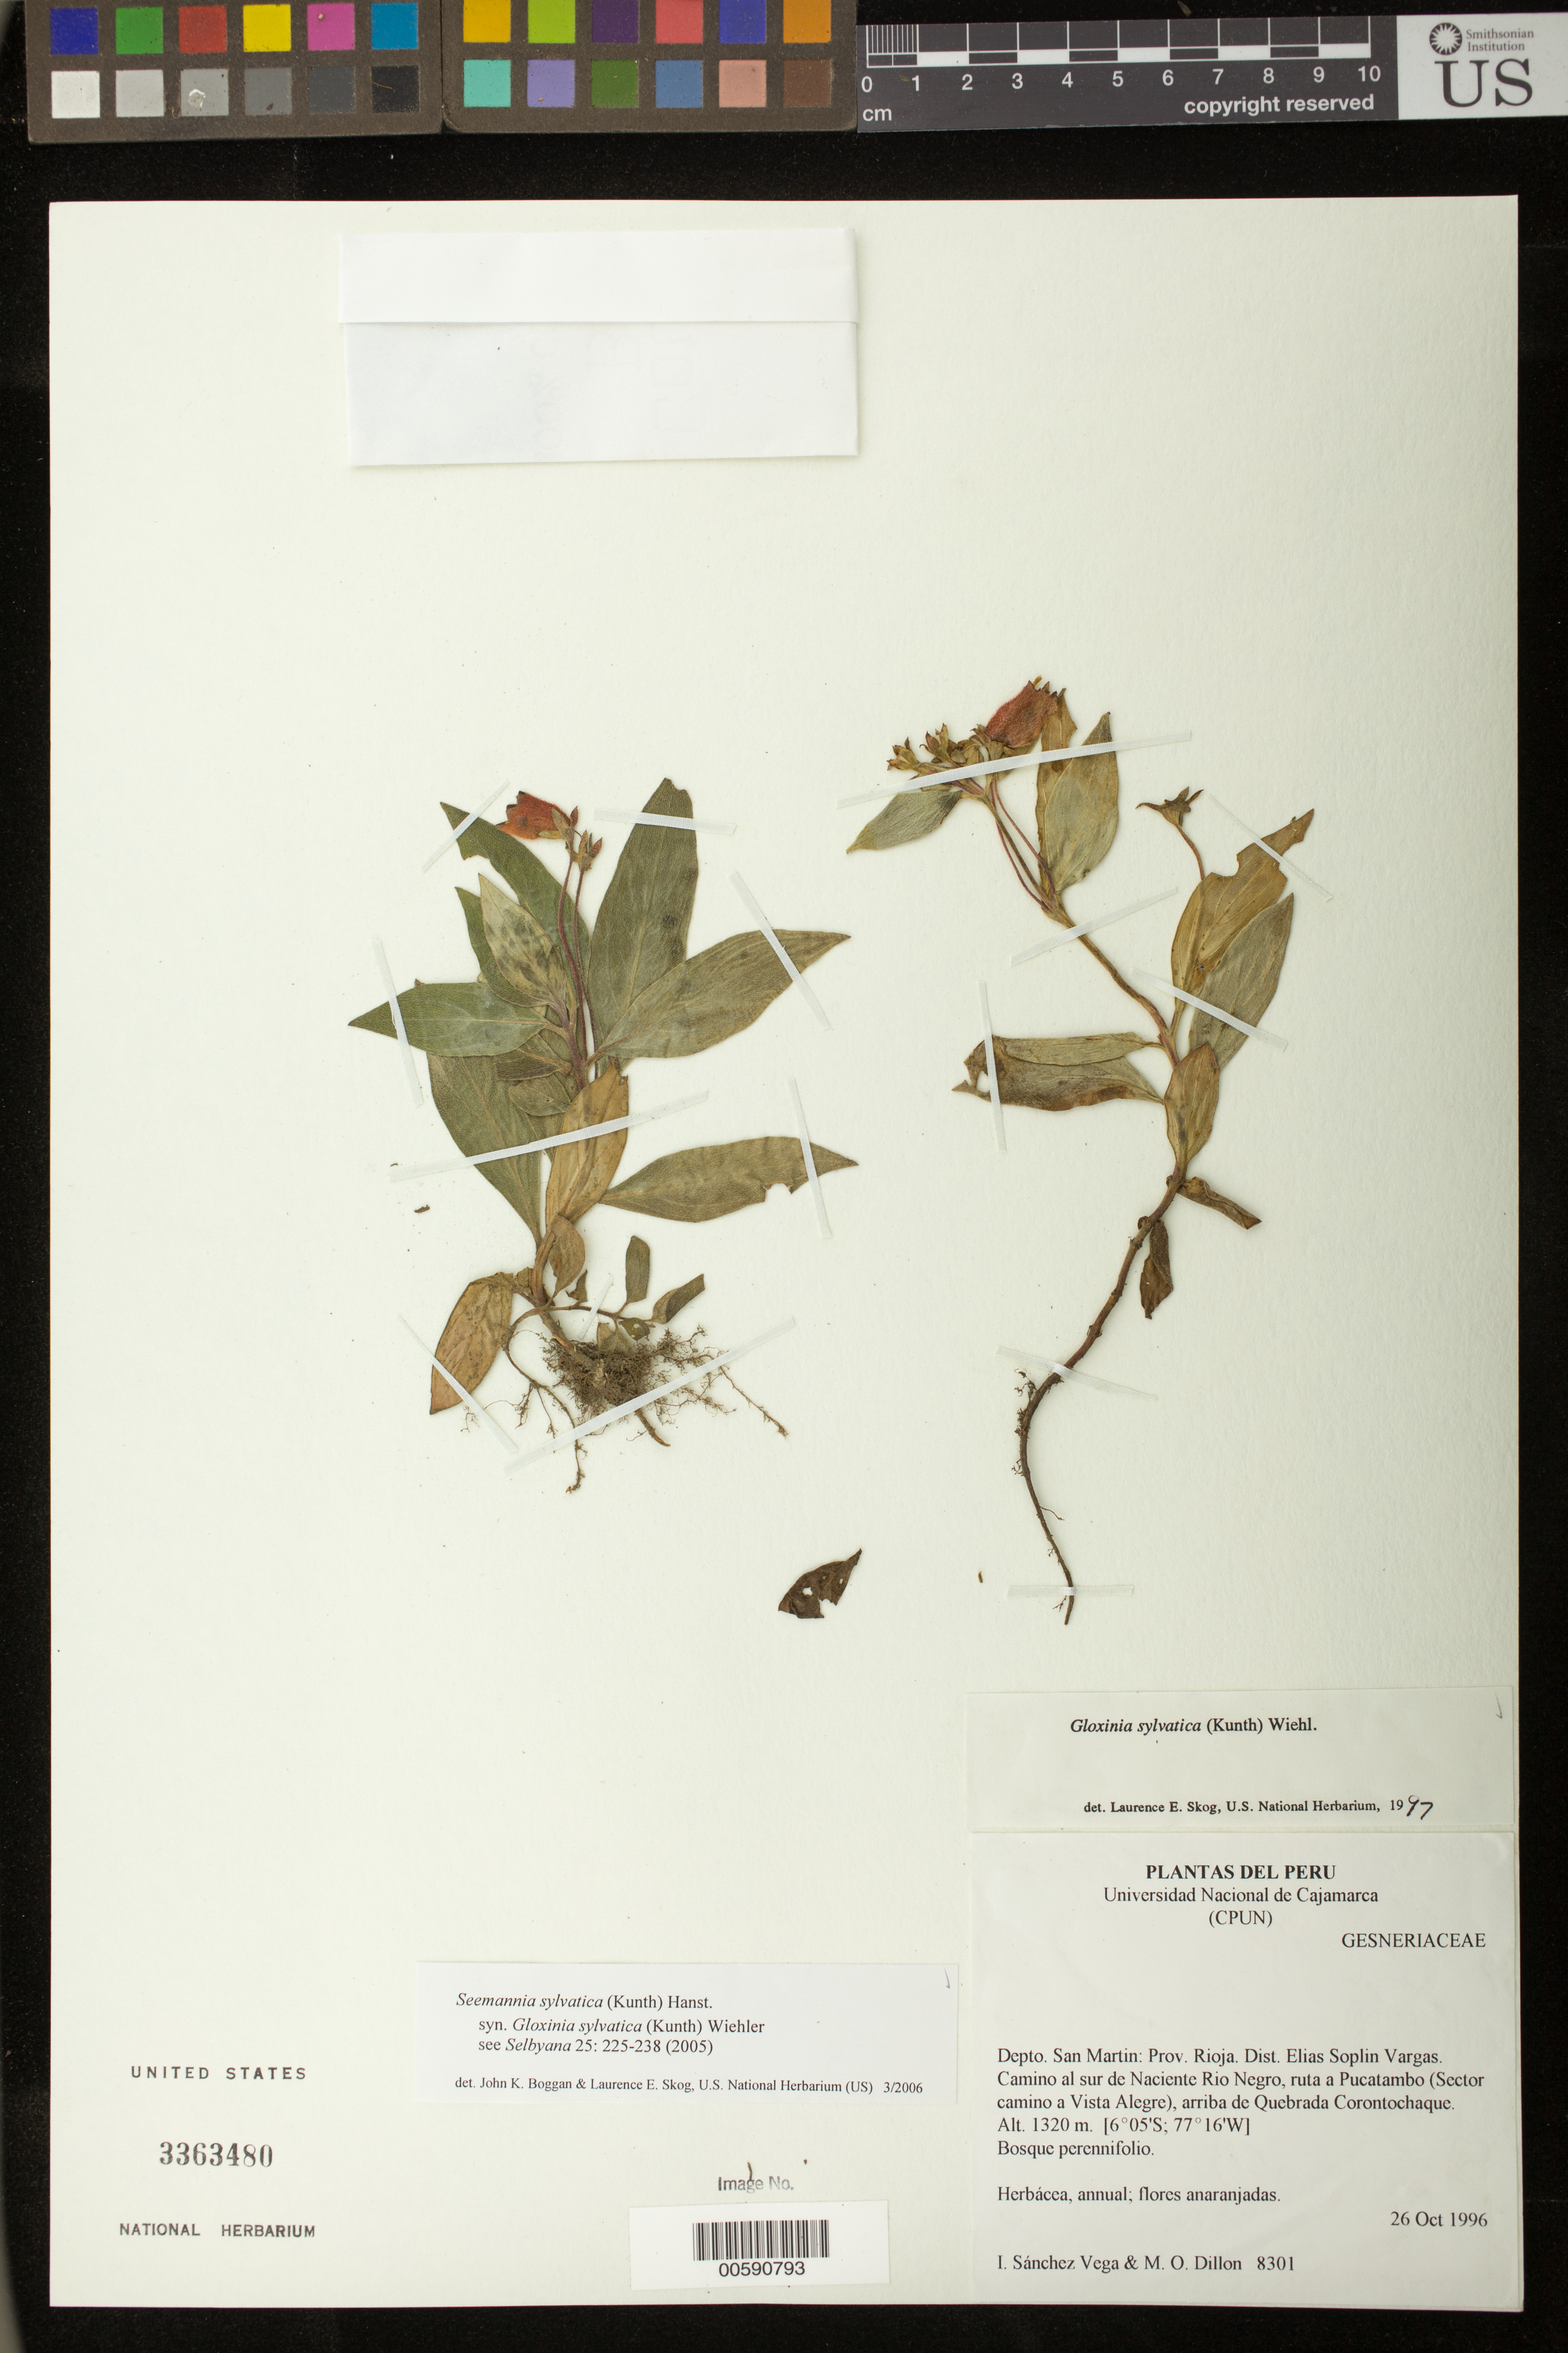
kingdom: Plantae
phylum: Tracheophyta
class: Magnoliopsida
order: Lamiales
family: Gesneriaceae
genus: Seemannia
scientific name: Seemannia sylvatica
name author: (Kunth) Hanst.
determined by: Boggan, J. K.; Skog, L. E.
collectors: I. M. Sánchez Vega & M. O. Dillon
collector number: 8301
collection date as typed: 26 Oct 1996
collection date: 1996-10-26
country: Peru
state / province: San Martín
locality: Prov. Rioja, Dist. Elias Soplin Vargas; camino al sur de Naciente Rio Negro, ruta a Pucatambo (Sector camino a Vista Alegre), arriba de Quebrada Corontochaque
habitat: Bosque perennifolio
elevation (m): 1320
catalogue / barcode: US 3363480